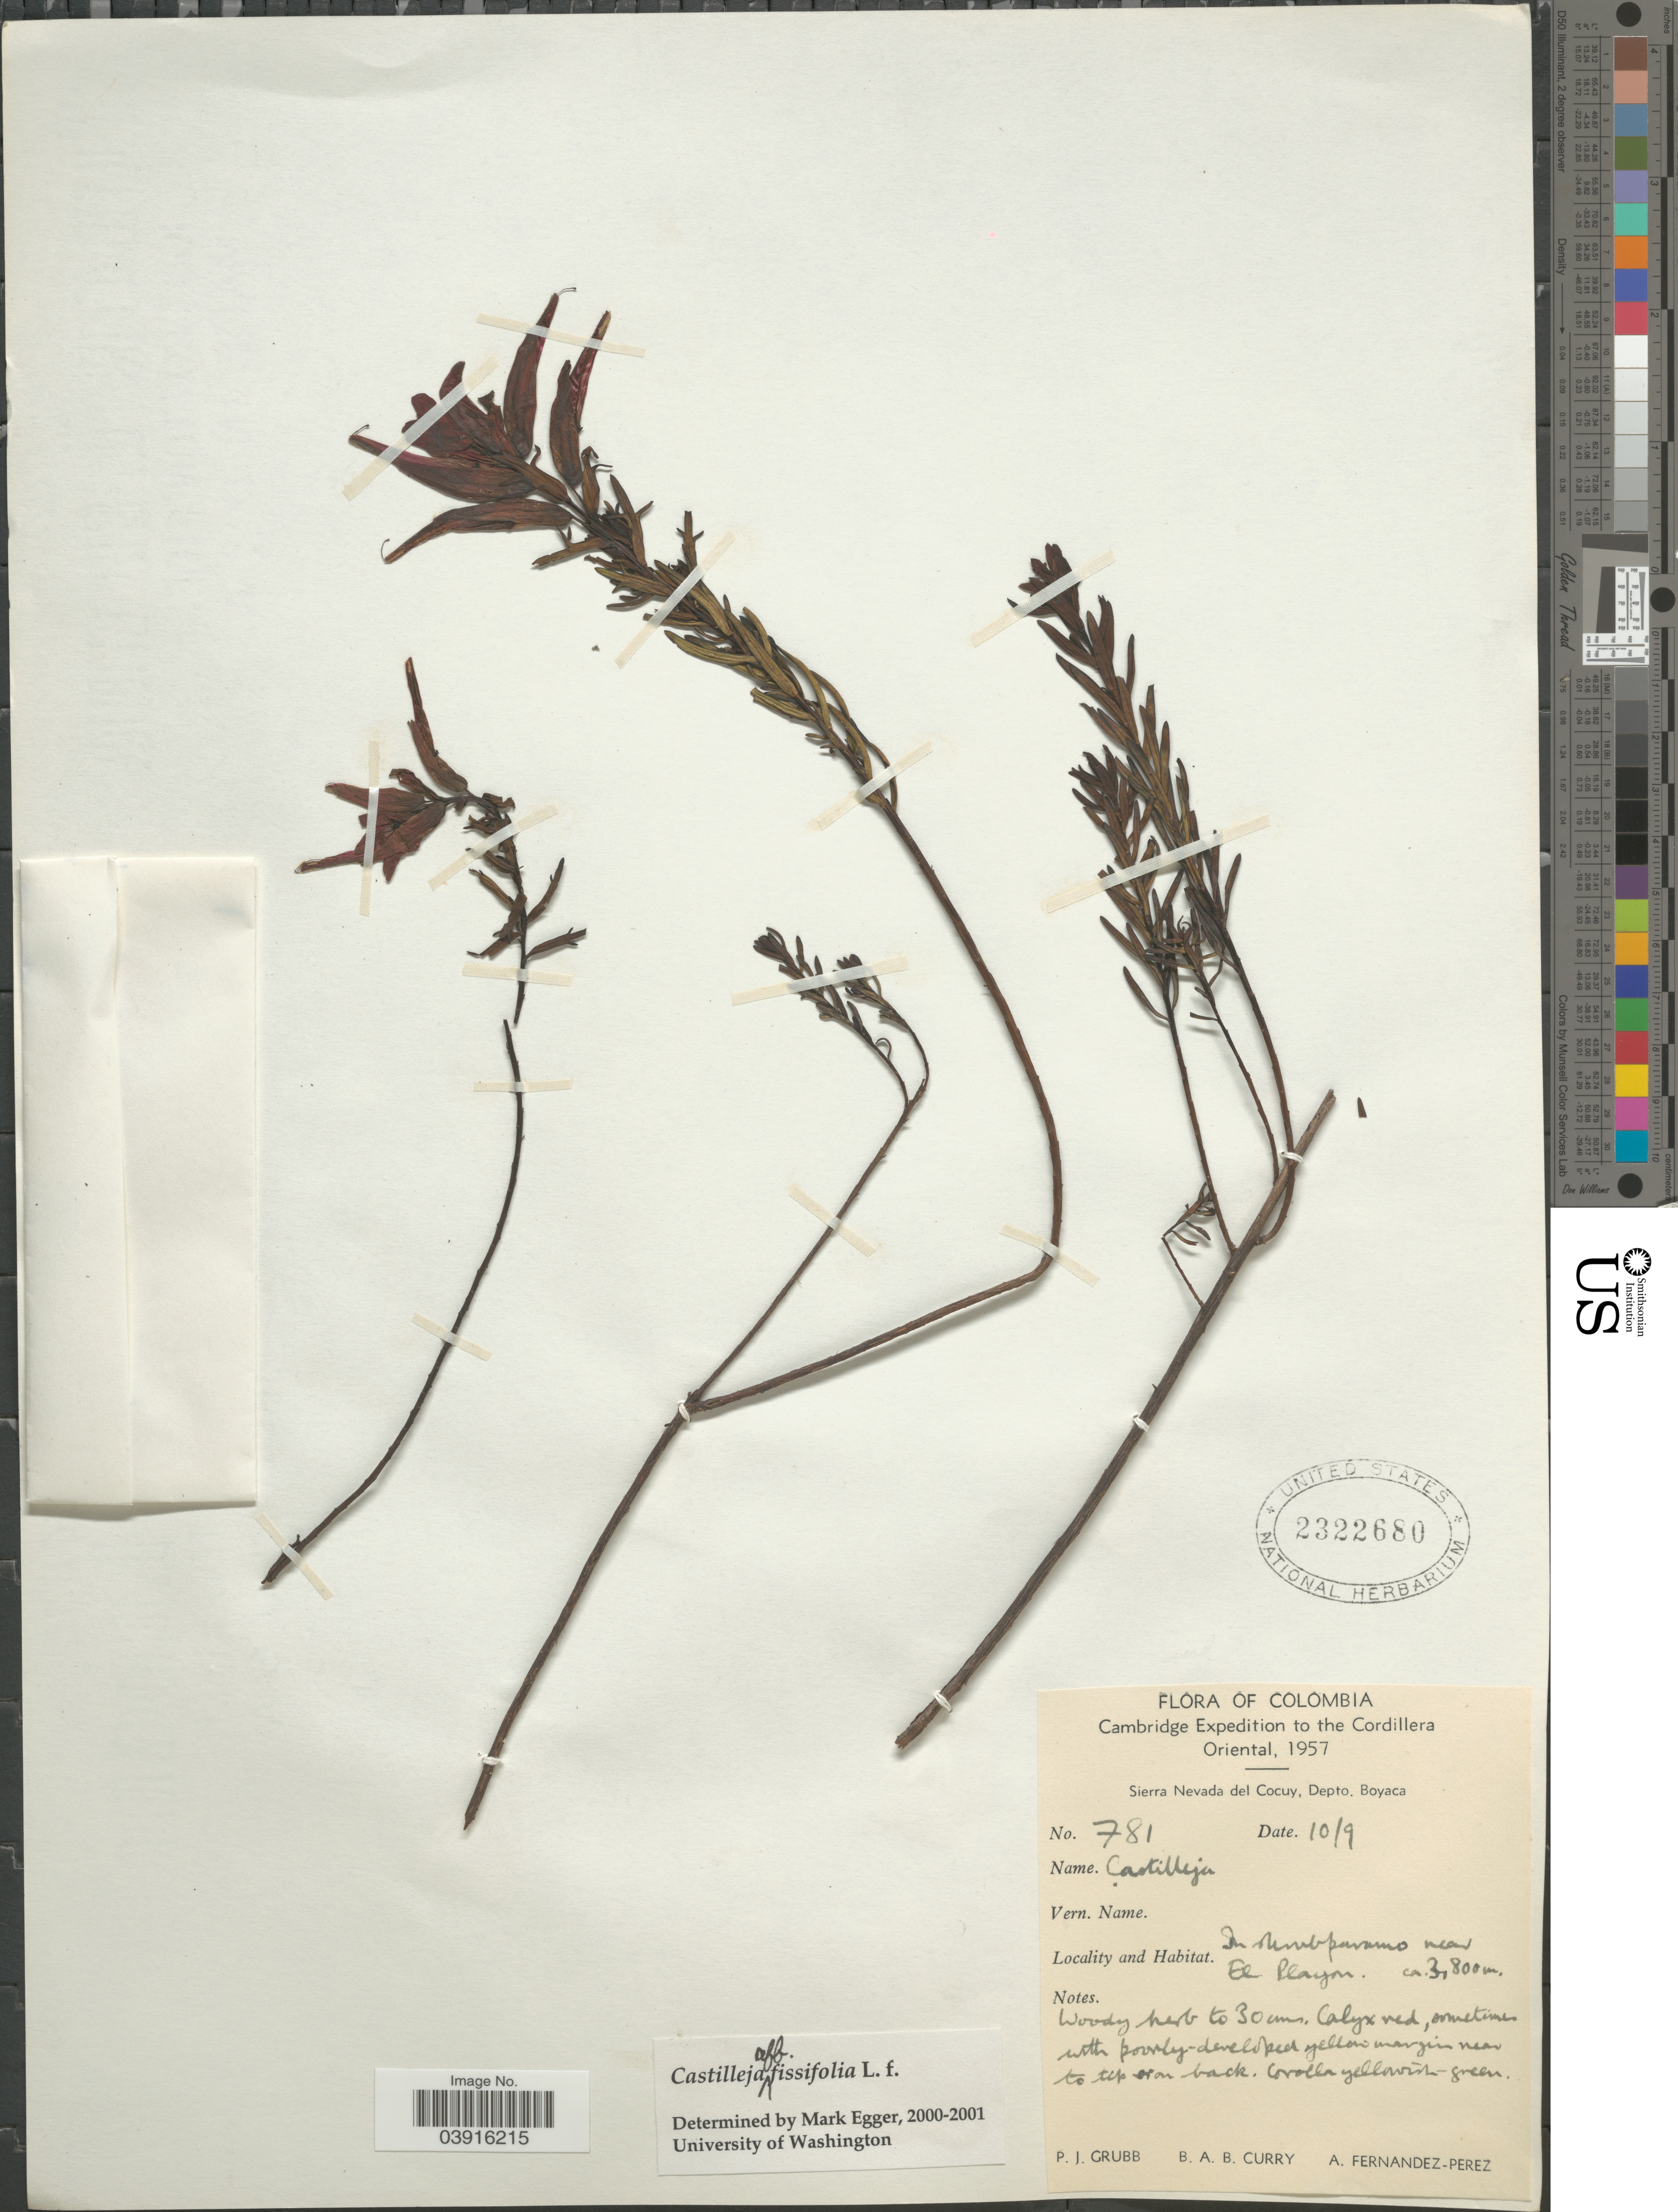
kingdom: Plantae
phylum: Tracheophyta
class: Magnoliopsida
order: Lamiales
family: Orobanchaceae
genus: Castilleja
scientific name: Castilleja fissifolia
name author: L. f.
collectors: P. J. Grubb, B. A. B. Curry & A. Fernández-Pérez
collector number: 781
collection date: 1957-09-10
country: Colombia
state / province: Boyacá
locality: The Cordillera Oriental. Sierra Nevada del Cocuy, Depto. Boyaca. In shrub paramo near El Playon.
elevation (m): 3800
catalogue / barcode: US 2322680